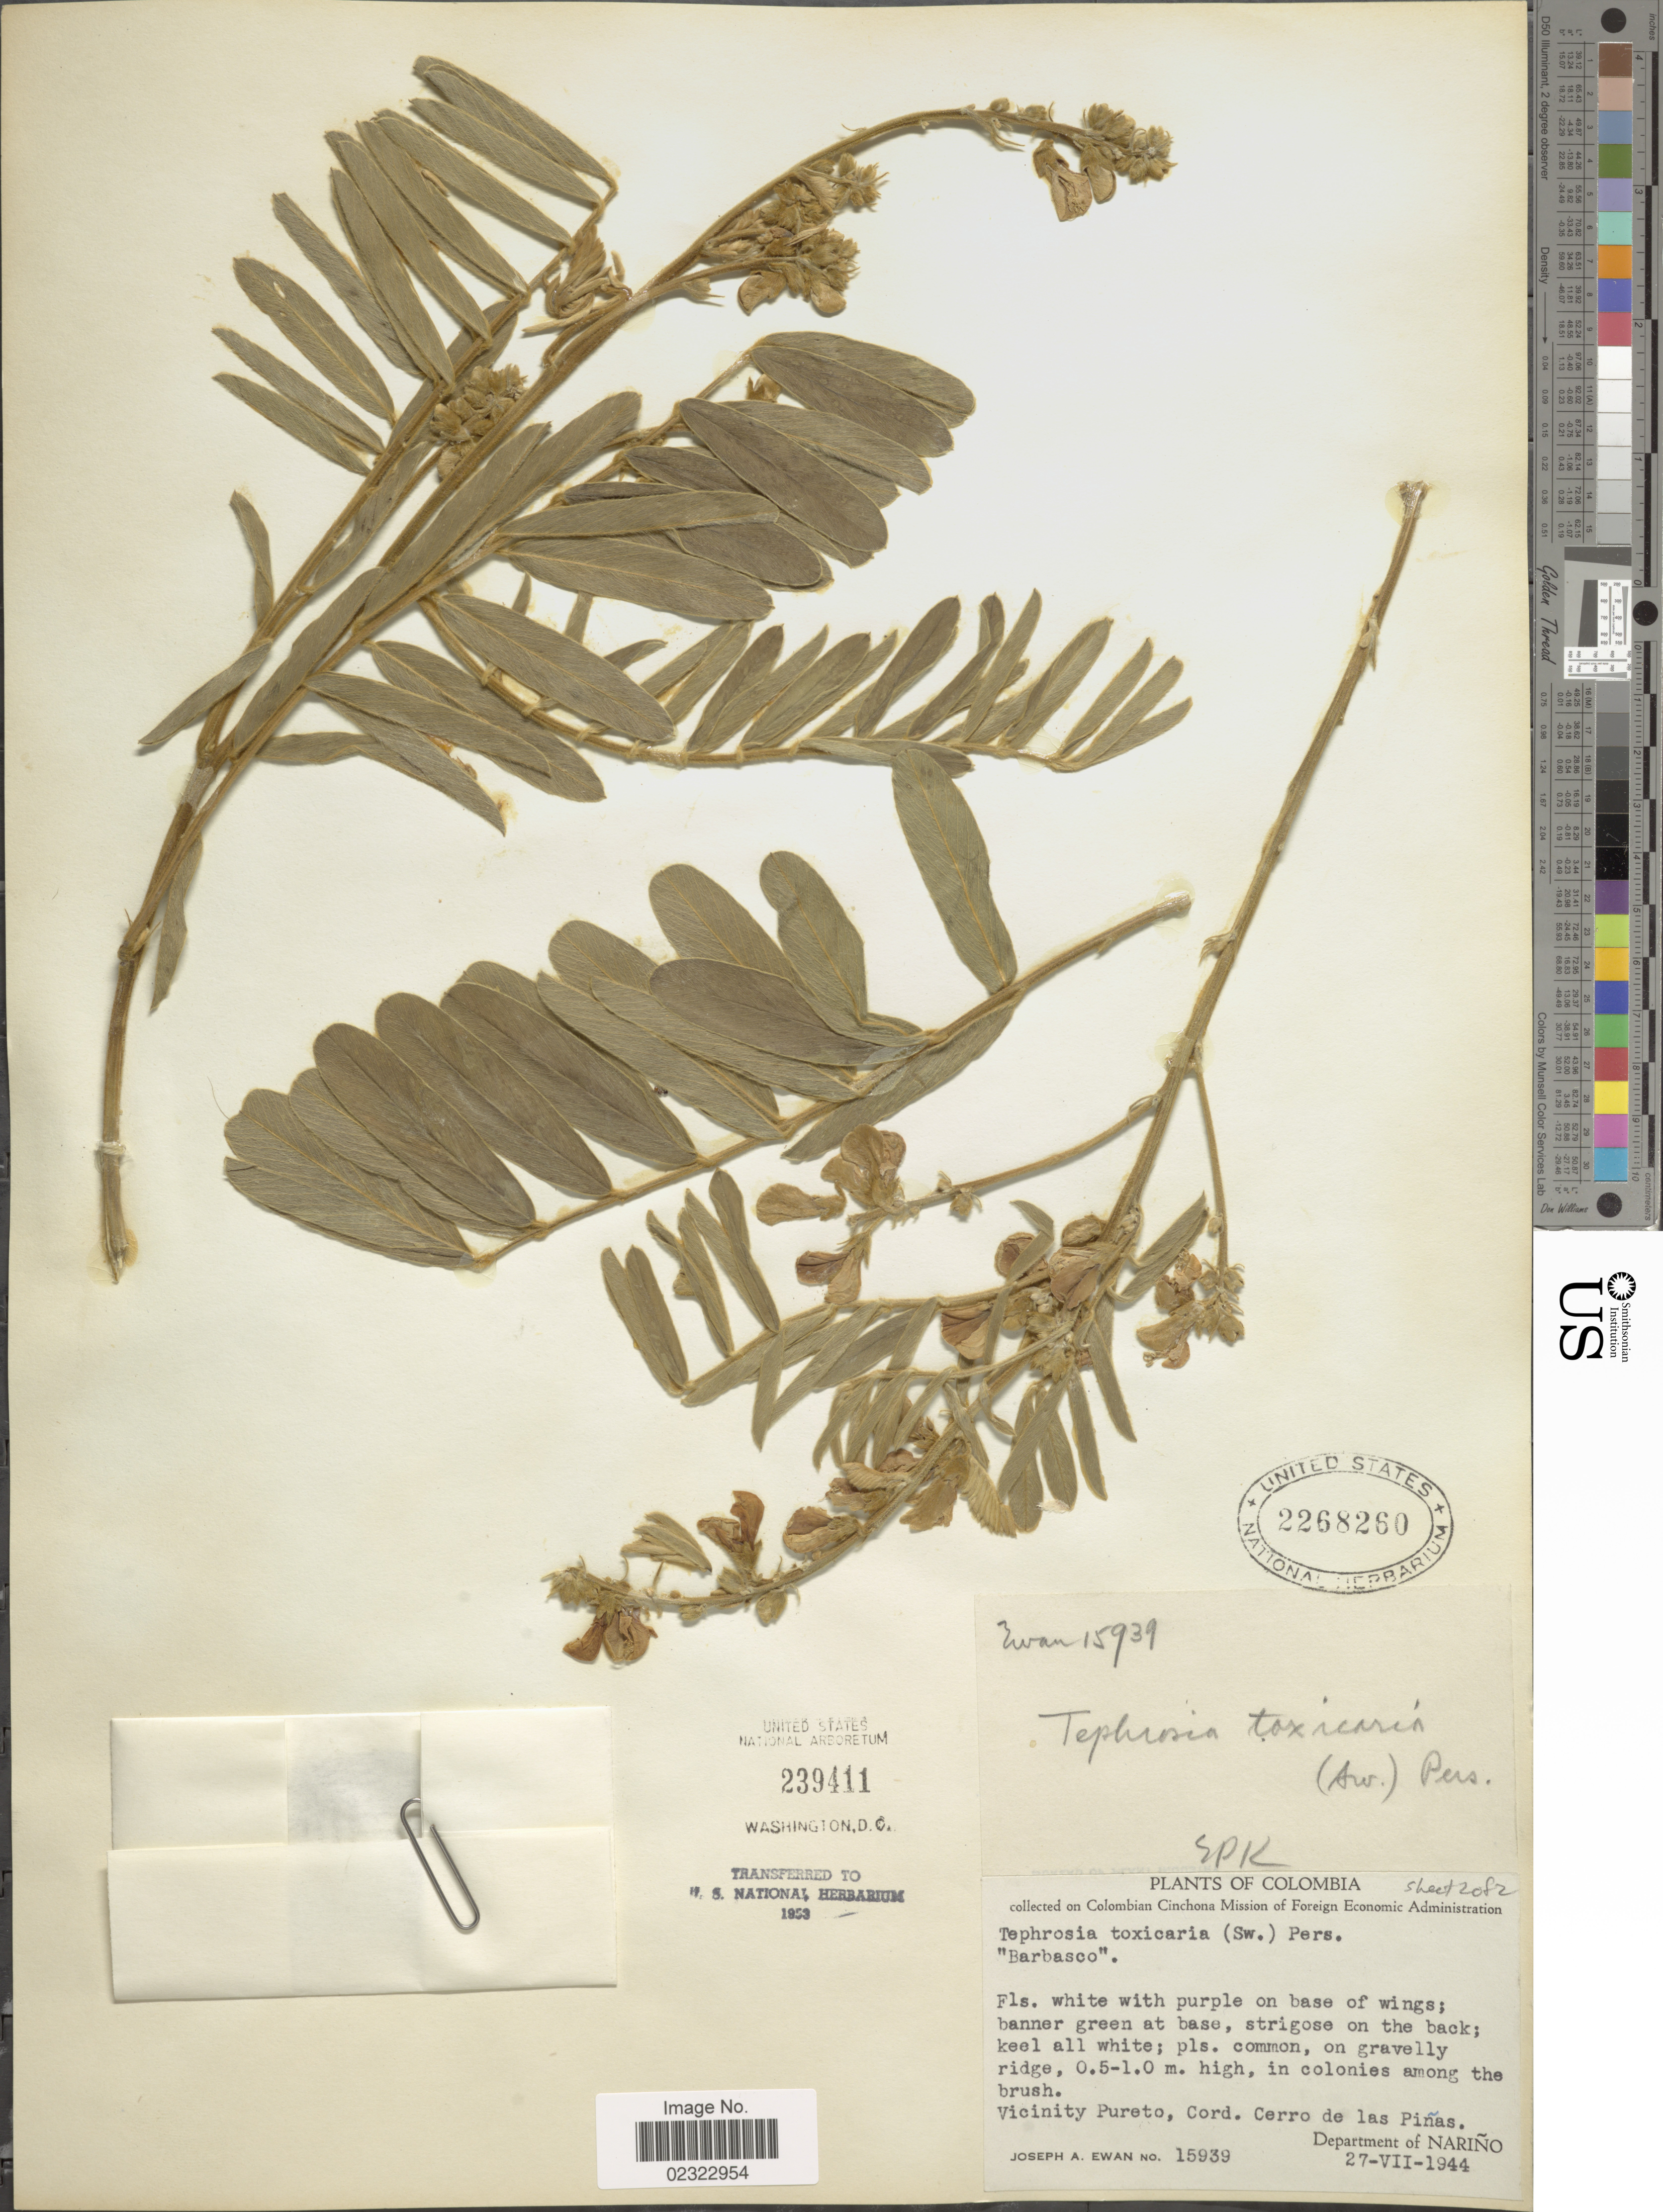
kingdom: Plantae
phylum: Tracheophyta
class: Magnoliopsida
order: Fabales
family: Fabaceae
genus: Tephrosia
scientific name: Tephrosia sinapou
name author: (Buc'hoz) A. Chev.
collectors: J. A. Ewan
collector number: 15939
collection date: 1944-07-27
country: Colombia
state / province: Nariño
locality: Vicinity Pureto, Cord. Cerro de las Pinas, Department of Narino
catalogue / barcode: US 2268260